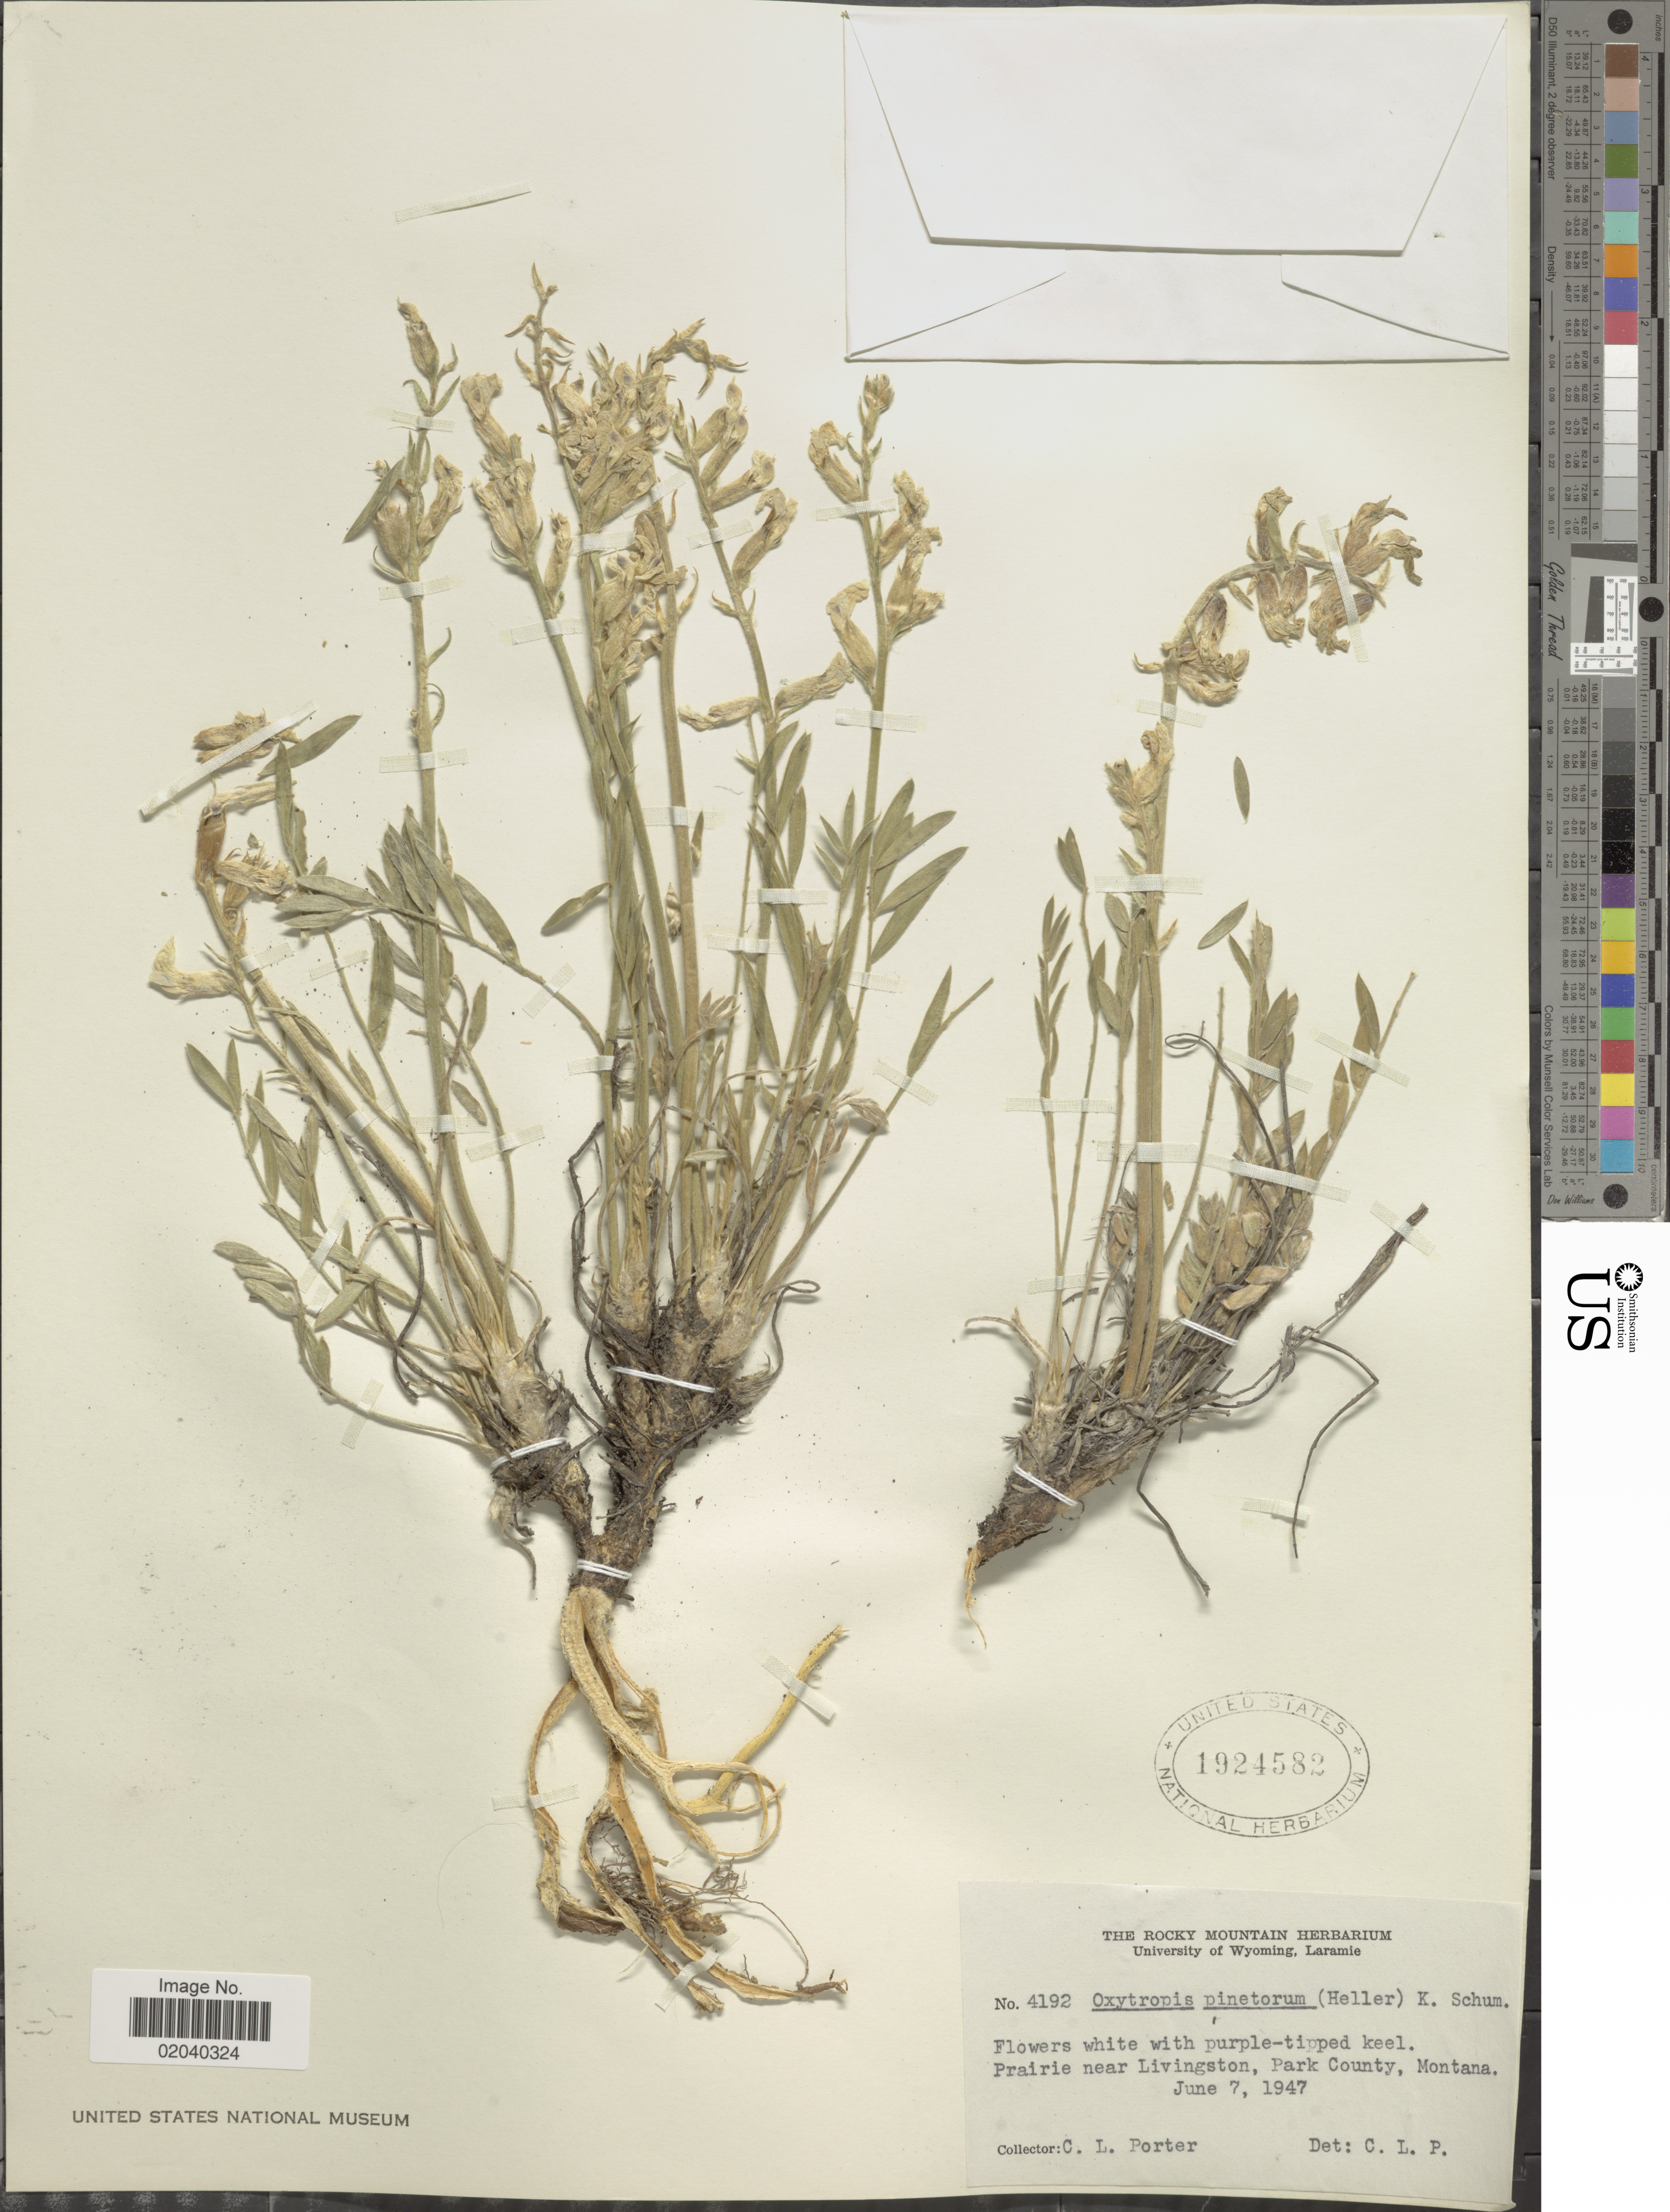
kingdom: Plantae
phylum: Tracheophyta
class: Magnoliopsida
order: Fabales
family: Fabaceae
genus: Oxytropis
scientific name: Oxytropis sericea var. sericea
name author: Nutt.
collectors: C. L. Porter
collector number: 4192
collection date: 1947-06-07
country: United States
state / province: Montana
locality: Prairie near Livingston, Park County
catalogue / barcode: US 1924582